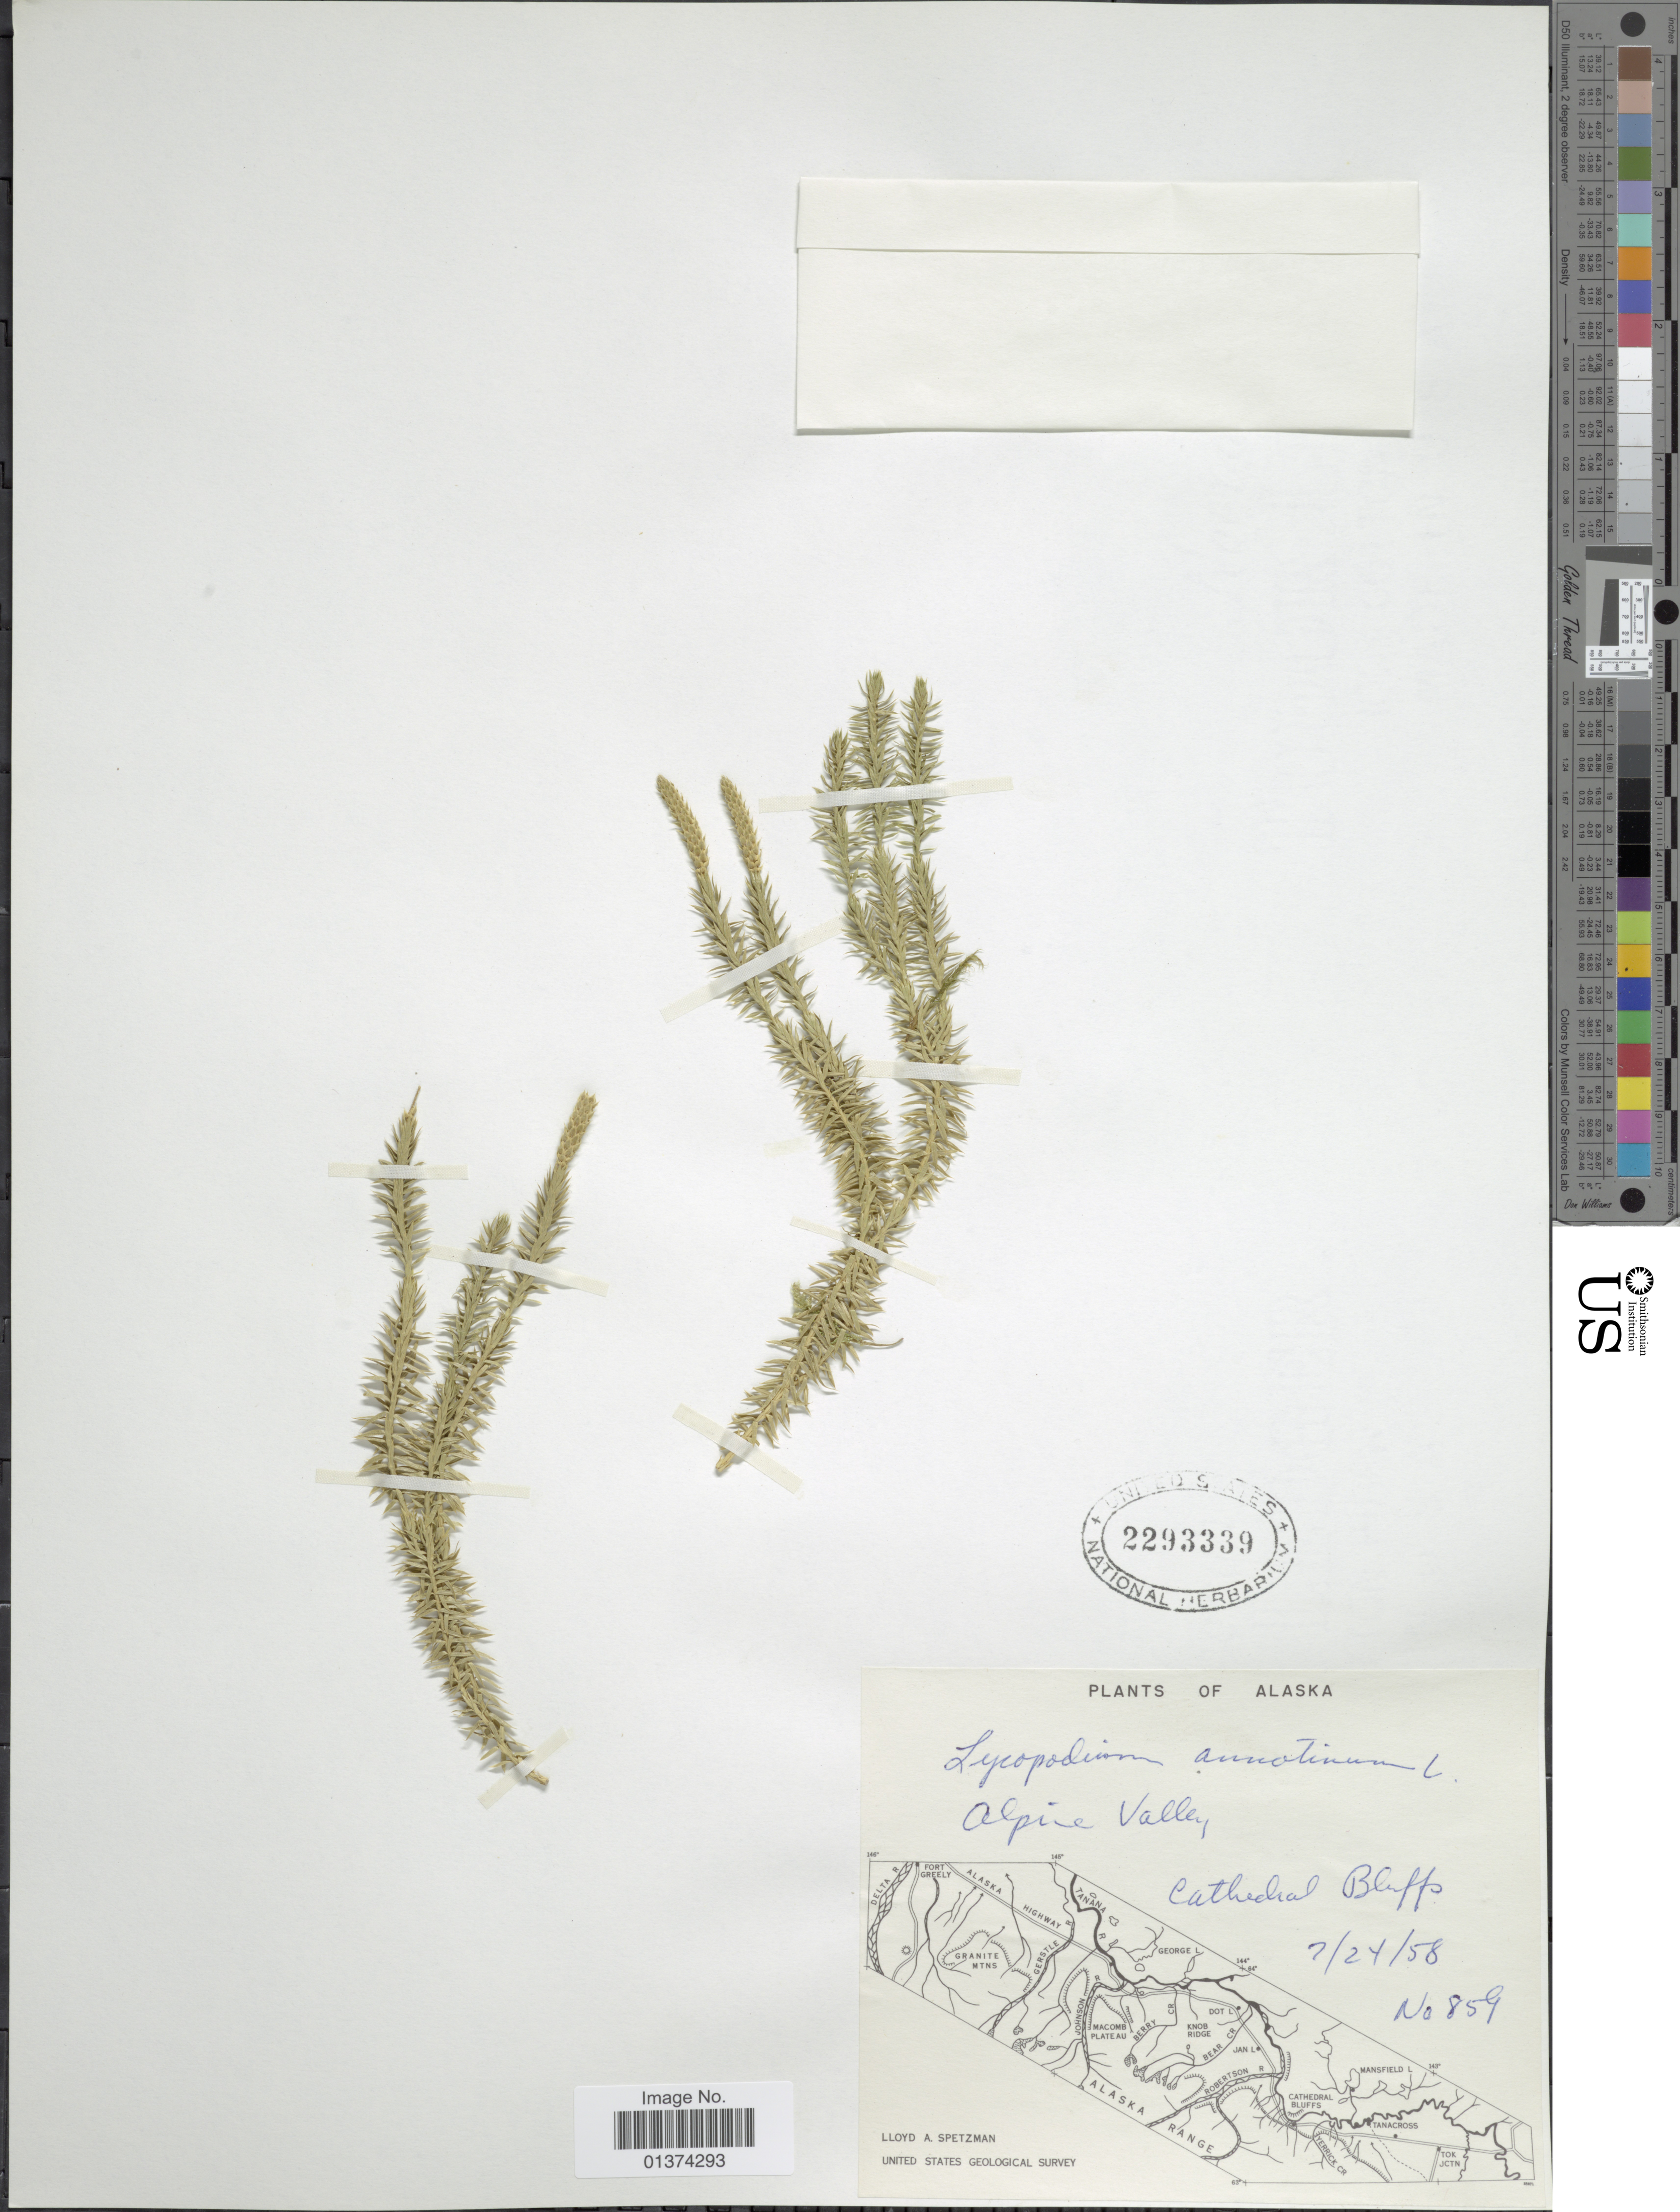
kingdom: Plantae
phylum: Tracheophyta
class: Lycopodiopsida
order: Lycopodiales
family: Lycopodiaceae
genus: Spinulum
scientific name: Spinulum annotinum subsp. annotinum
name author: (L.) A. Haines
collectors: L. Spetzman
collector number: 859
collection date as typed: Transcribed d/m/y: 24/7/58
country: United States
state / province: Alaska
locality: Alpine Valley, Cathedral Bluffs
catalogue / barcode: US 2293339